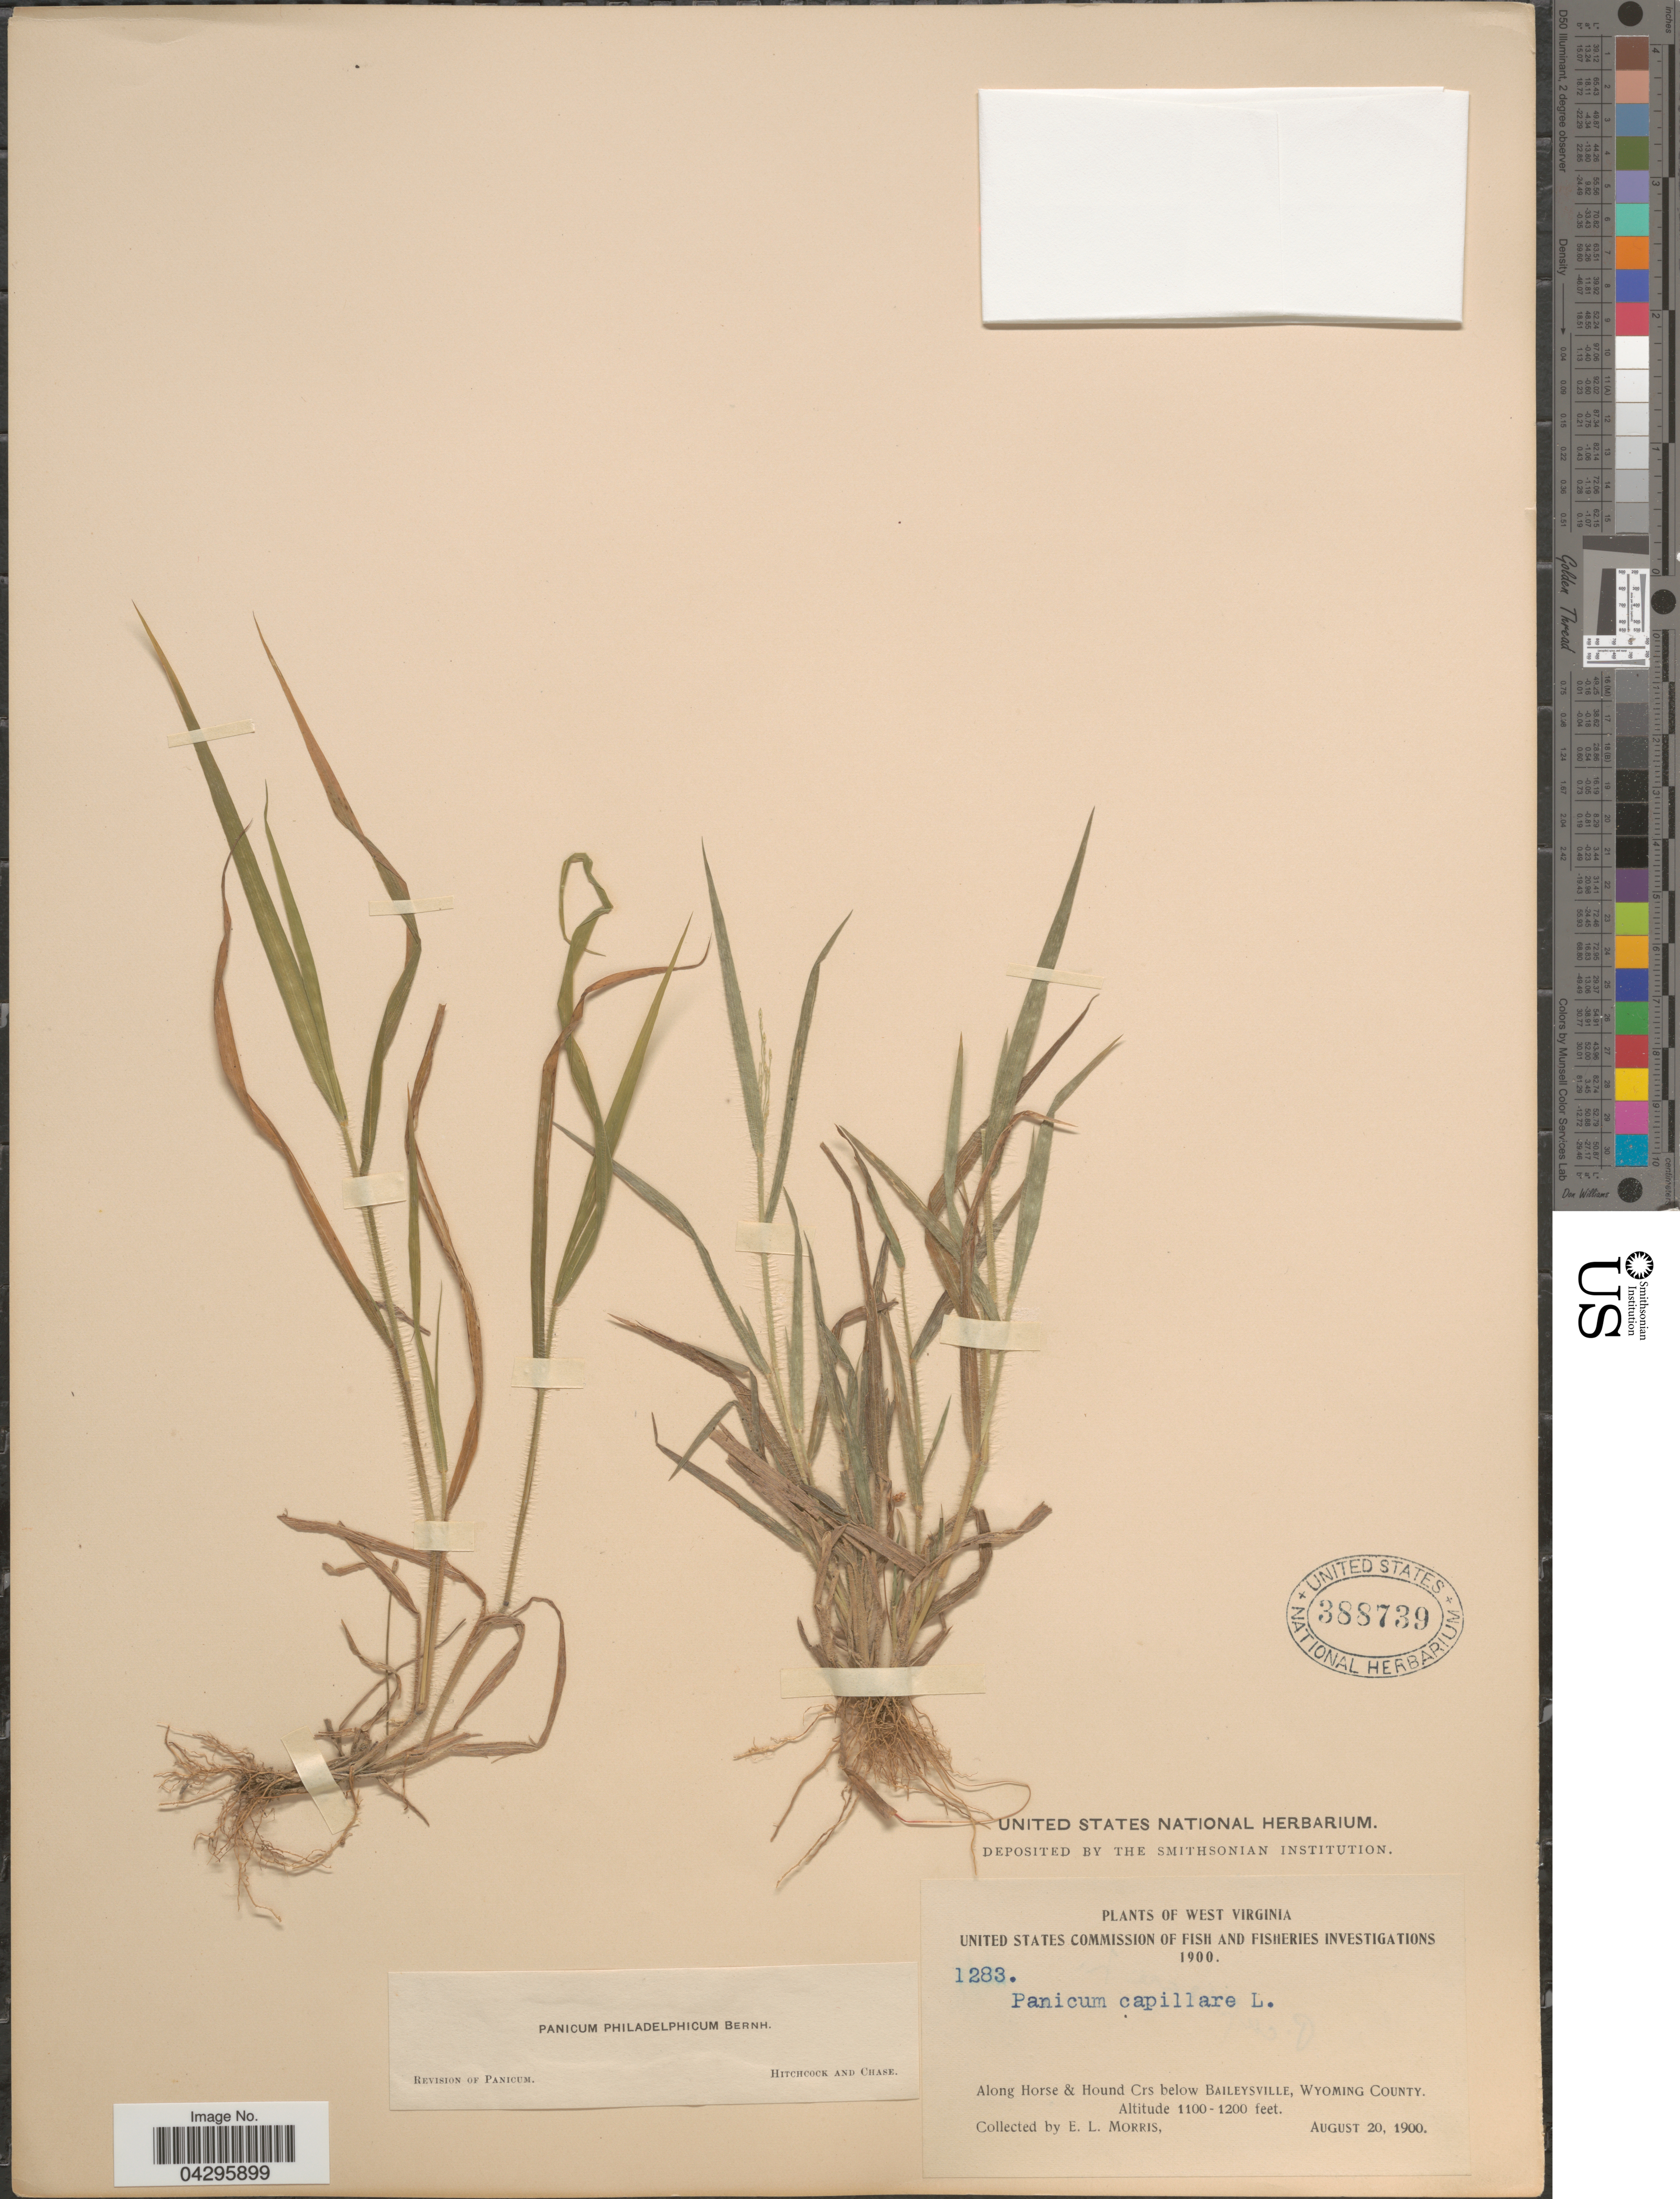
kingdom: Plantae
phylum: Tracheophyta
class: Liliopsida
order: Poales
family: Poaceae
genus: Panicum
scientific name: Panicum philadelphicum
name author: Bernh. ex Trin.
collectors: E. Morris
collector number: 1283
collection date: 1900-08-20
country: United States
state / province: West Virginia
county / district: Wyoming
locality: Along Horse & Hound Crs below Baileysville, Wyoming County.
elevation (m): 335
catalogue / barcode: US 388739